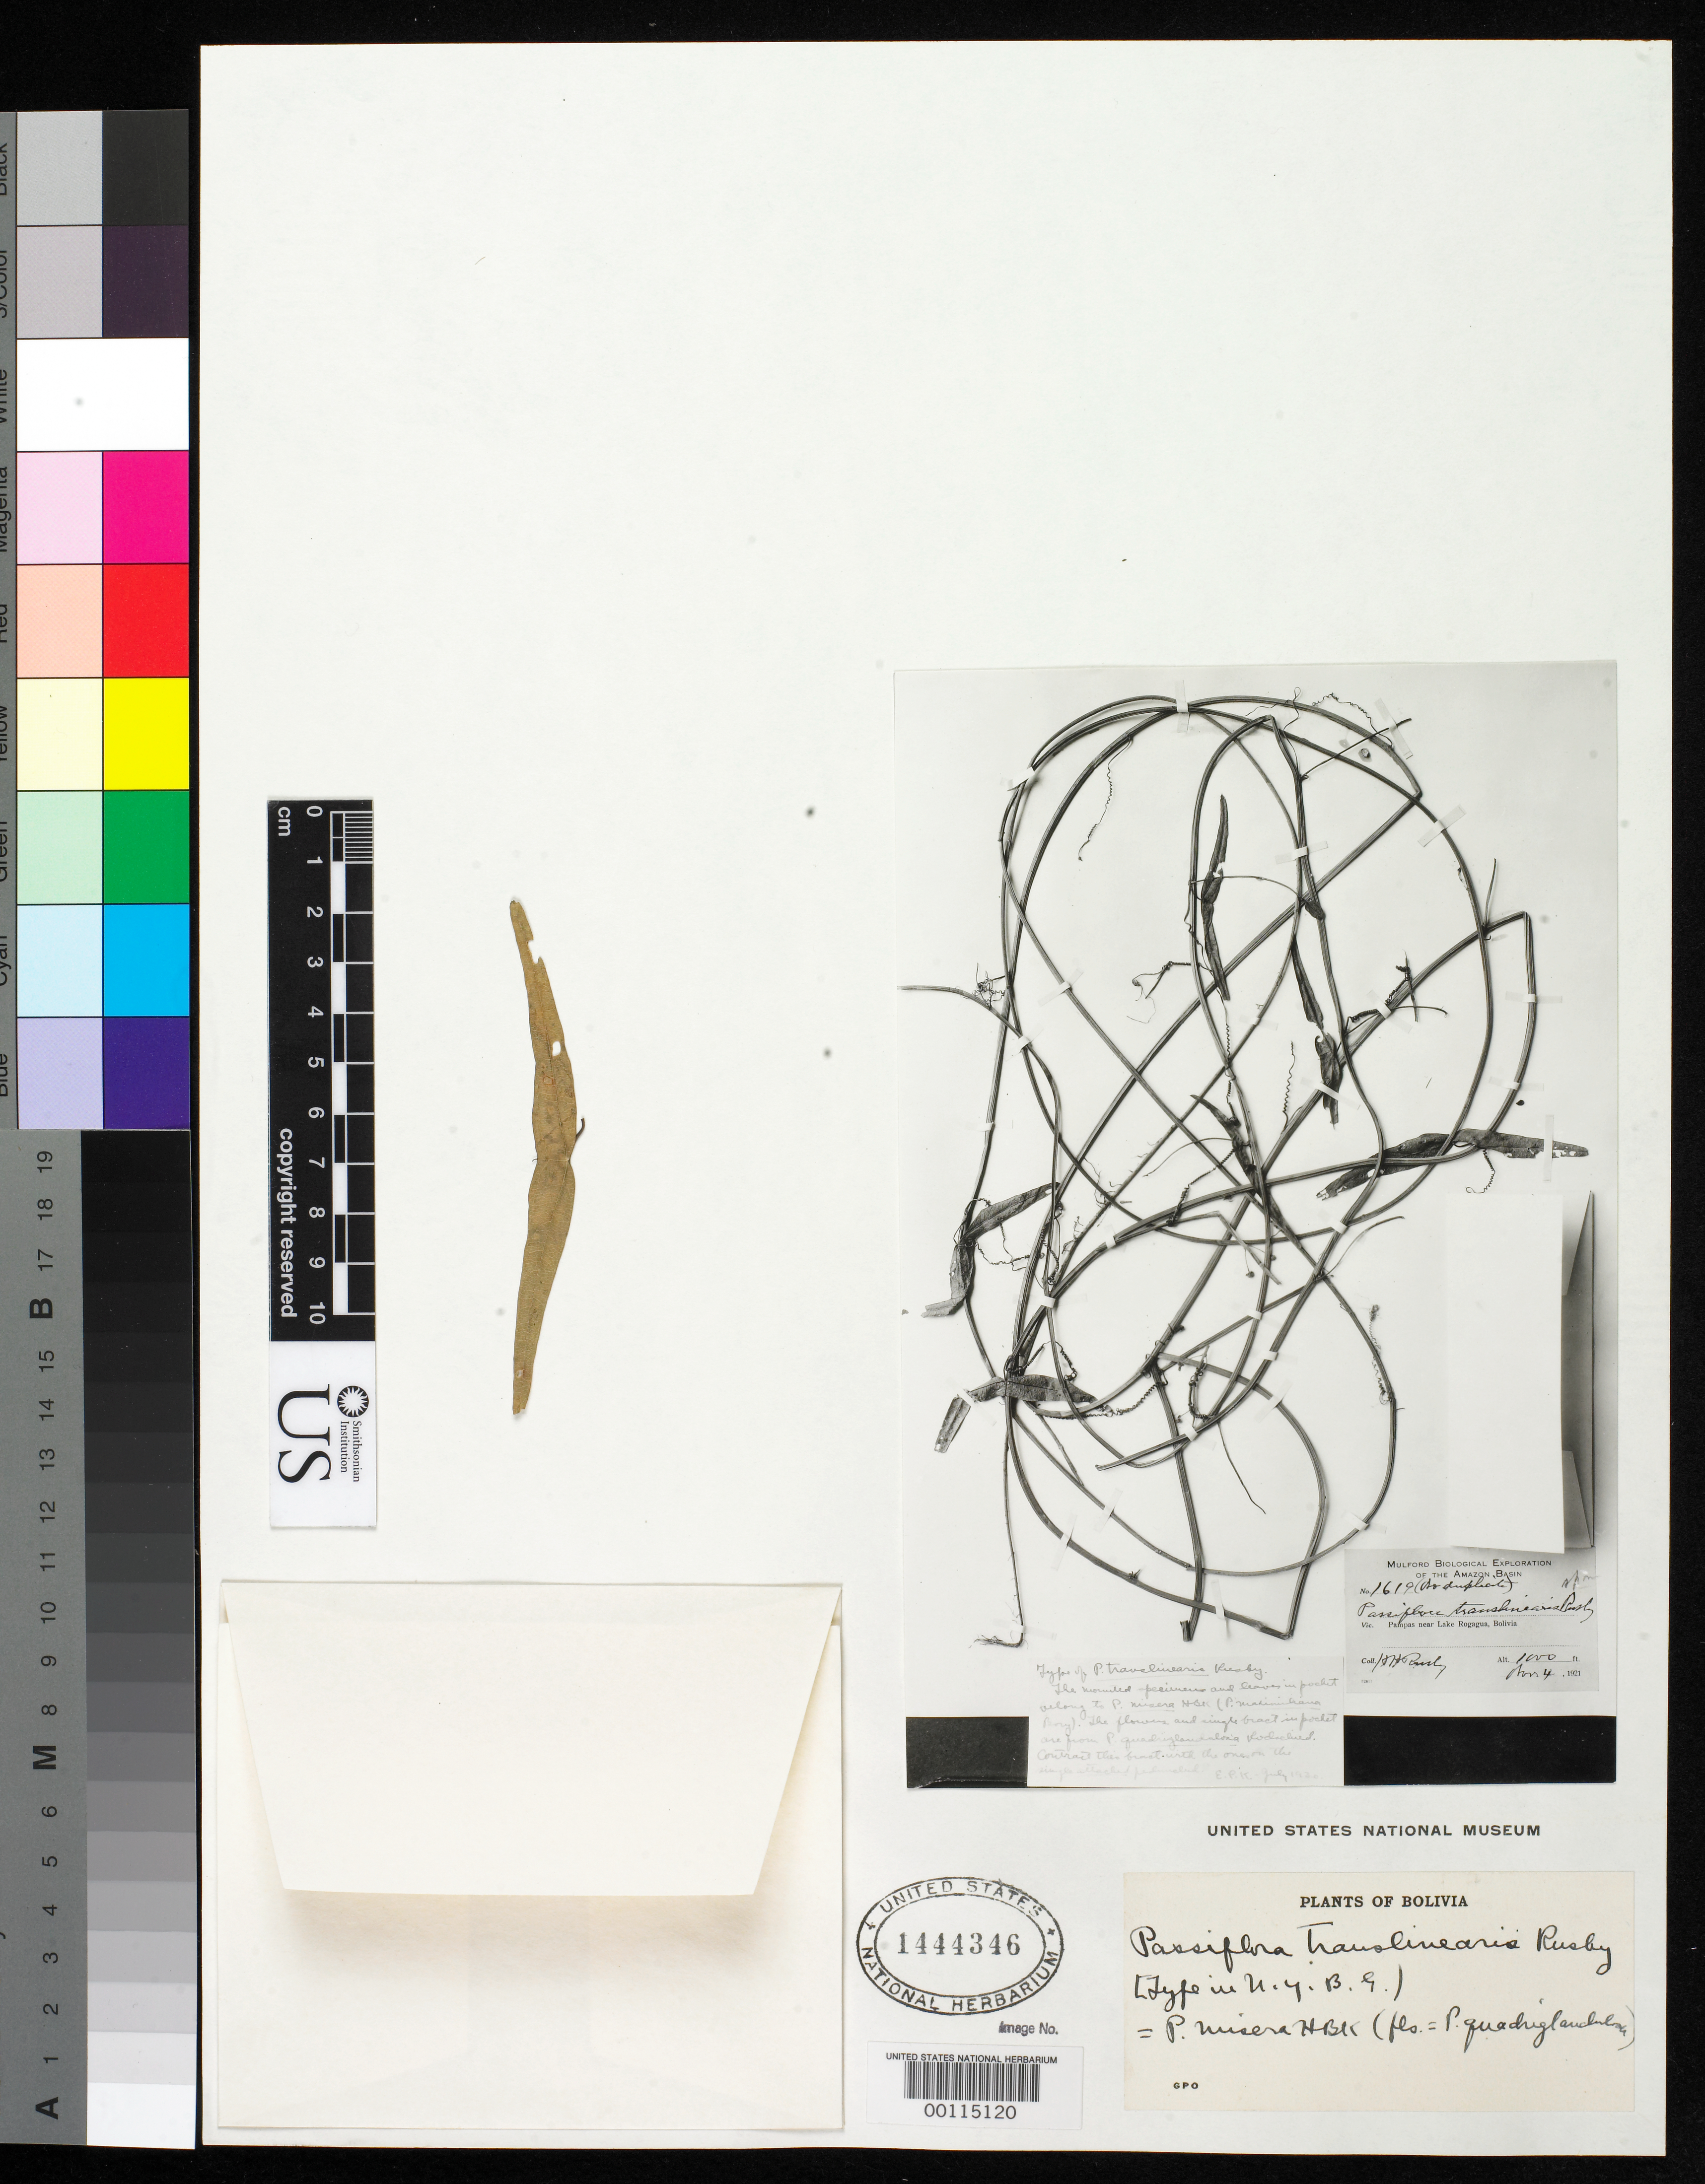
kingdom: Plantae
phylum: Tracheophyta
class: Magnoliopsida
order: Malpighiales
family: Passifloraceae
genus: Passiflora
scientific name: Passiflora translinearis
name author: Rusby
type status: Isotype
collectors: H. H. Rusby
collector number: Mulford Biol. Exped. 1619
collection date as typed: Nov. 4, 1921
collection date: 1921-11-04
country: Bolivia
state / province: Beni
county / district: José Ballivián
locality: Pampas near Lake Rogagua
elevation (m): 305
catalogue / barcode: US 1444346